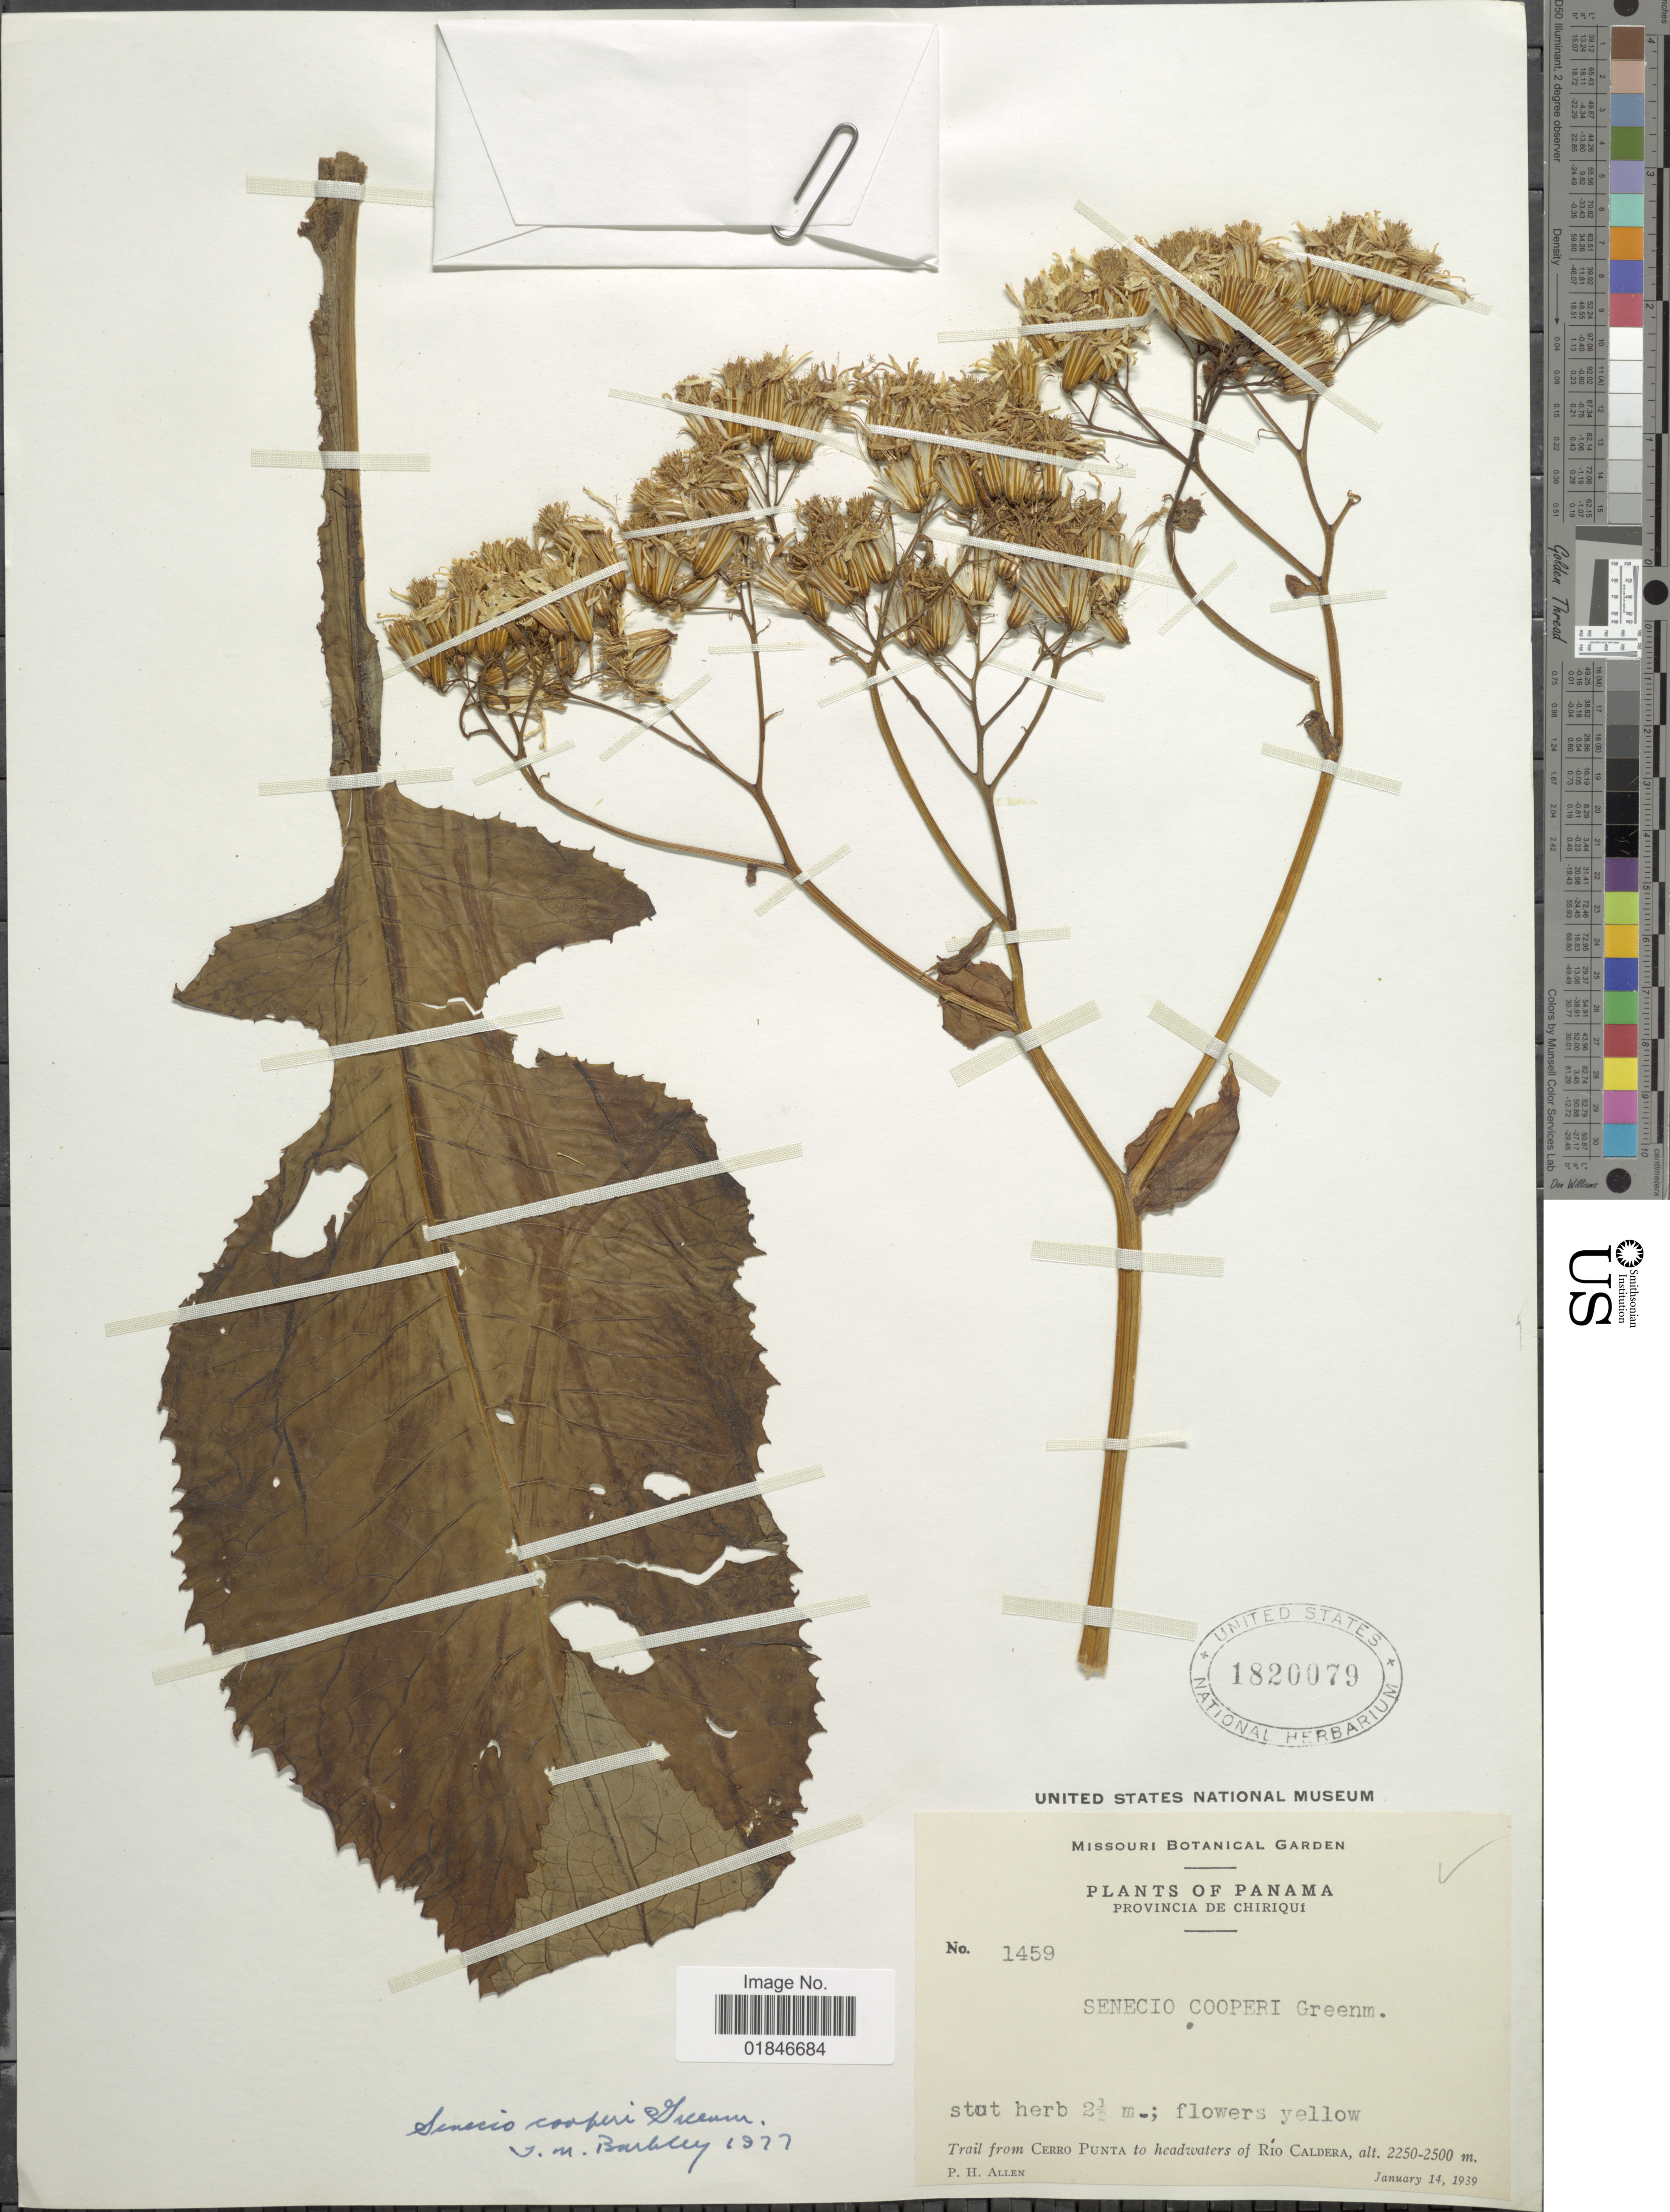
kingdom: Plantae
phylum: Tracheophyta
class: Magnoliopsida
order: Asterales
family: Asteraceae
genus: Jessea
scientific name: Jessea cooperi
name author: (Greenm.) H. Rob. & Cuatrec.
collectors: P. H. Allen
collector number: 1459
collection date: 1939-01-14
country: Panama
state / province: Chiriqui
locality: Provincia de Chiriqui. Trail from Cerro Punta de headwaters of Rio Caldera.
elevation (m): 2250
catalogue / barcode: US 1820079